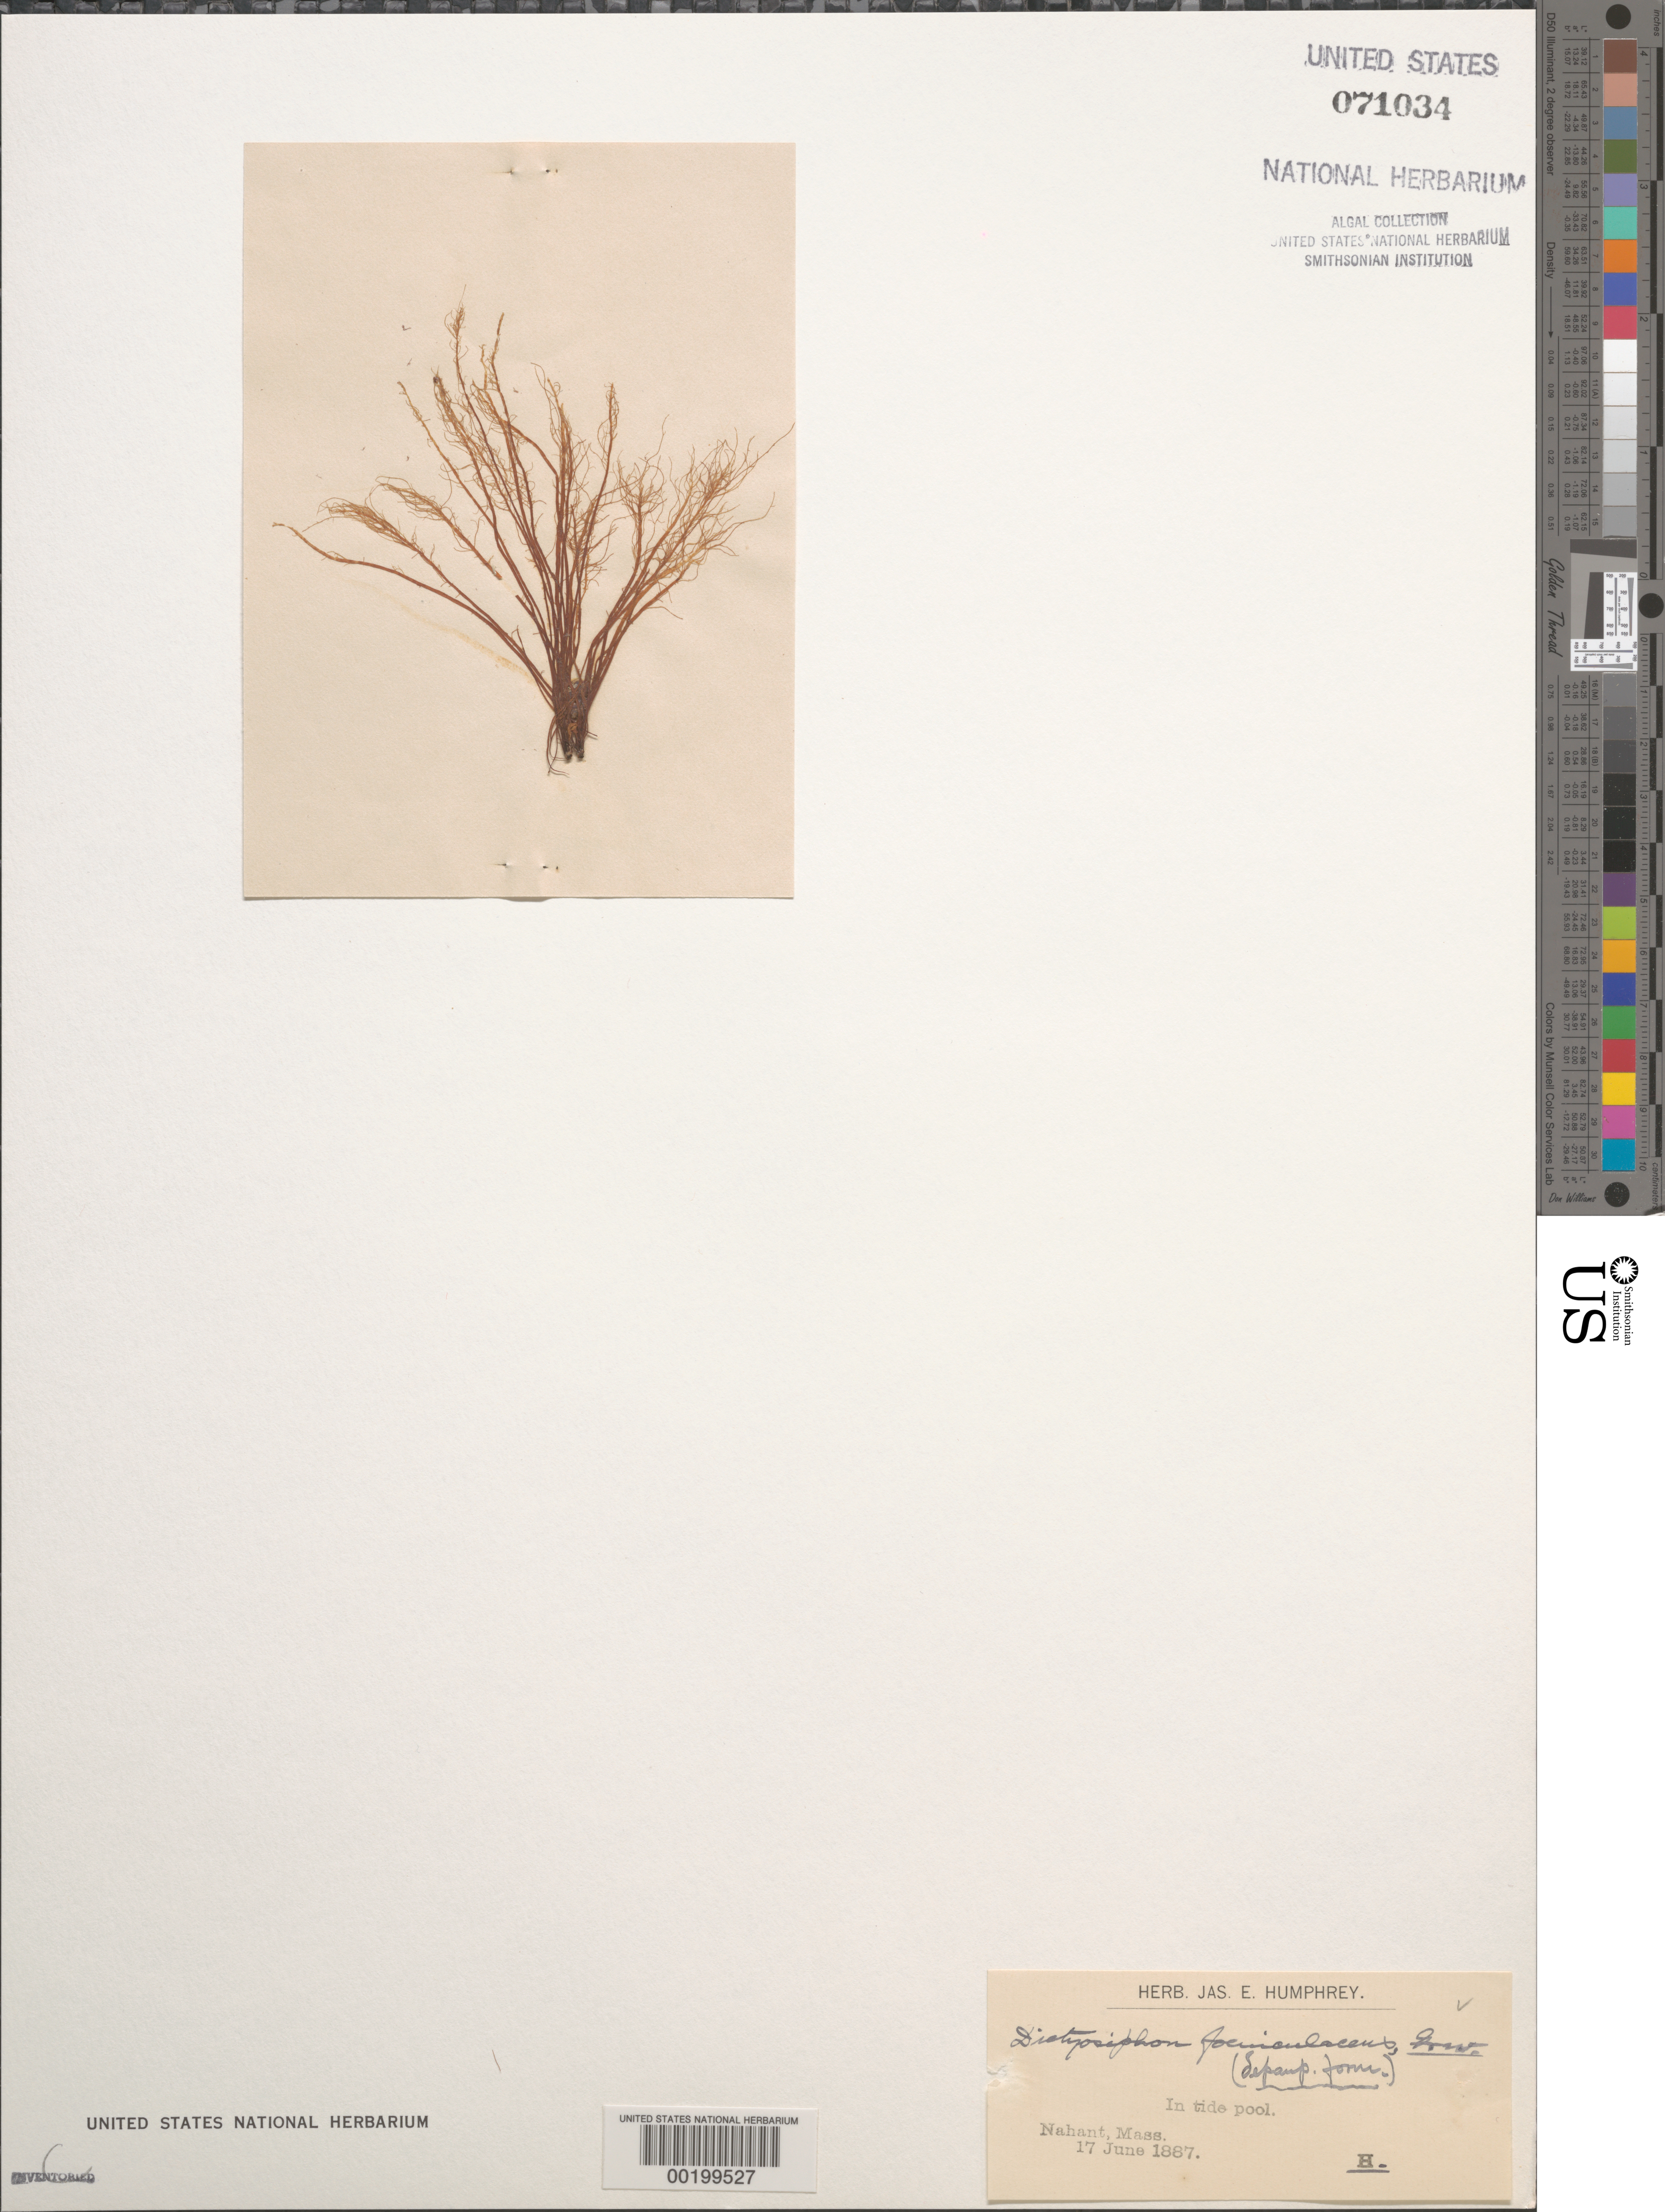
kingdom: Chromista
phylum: Ochrophyta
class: Phaeophyceae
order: Dictyosiphonales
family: Dictyosiphonaceae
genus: Dictyosiphon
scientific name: Dictyosiphon foeniculaceus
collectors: J. Humphrey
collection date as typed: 17 Jun 1887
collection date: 1887-06-17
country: United States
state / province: Massachusetts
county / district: Essex County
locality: Nahant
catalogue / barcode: US 71034